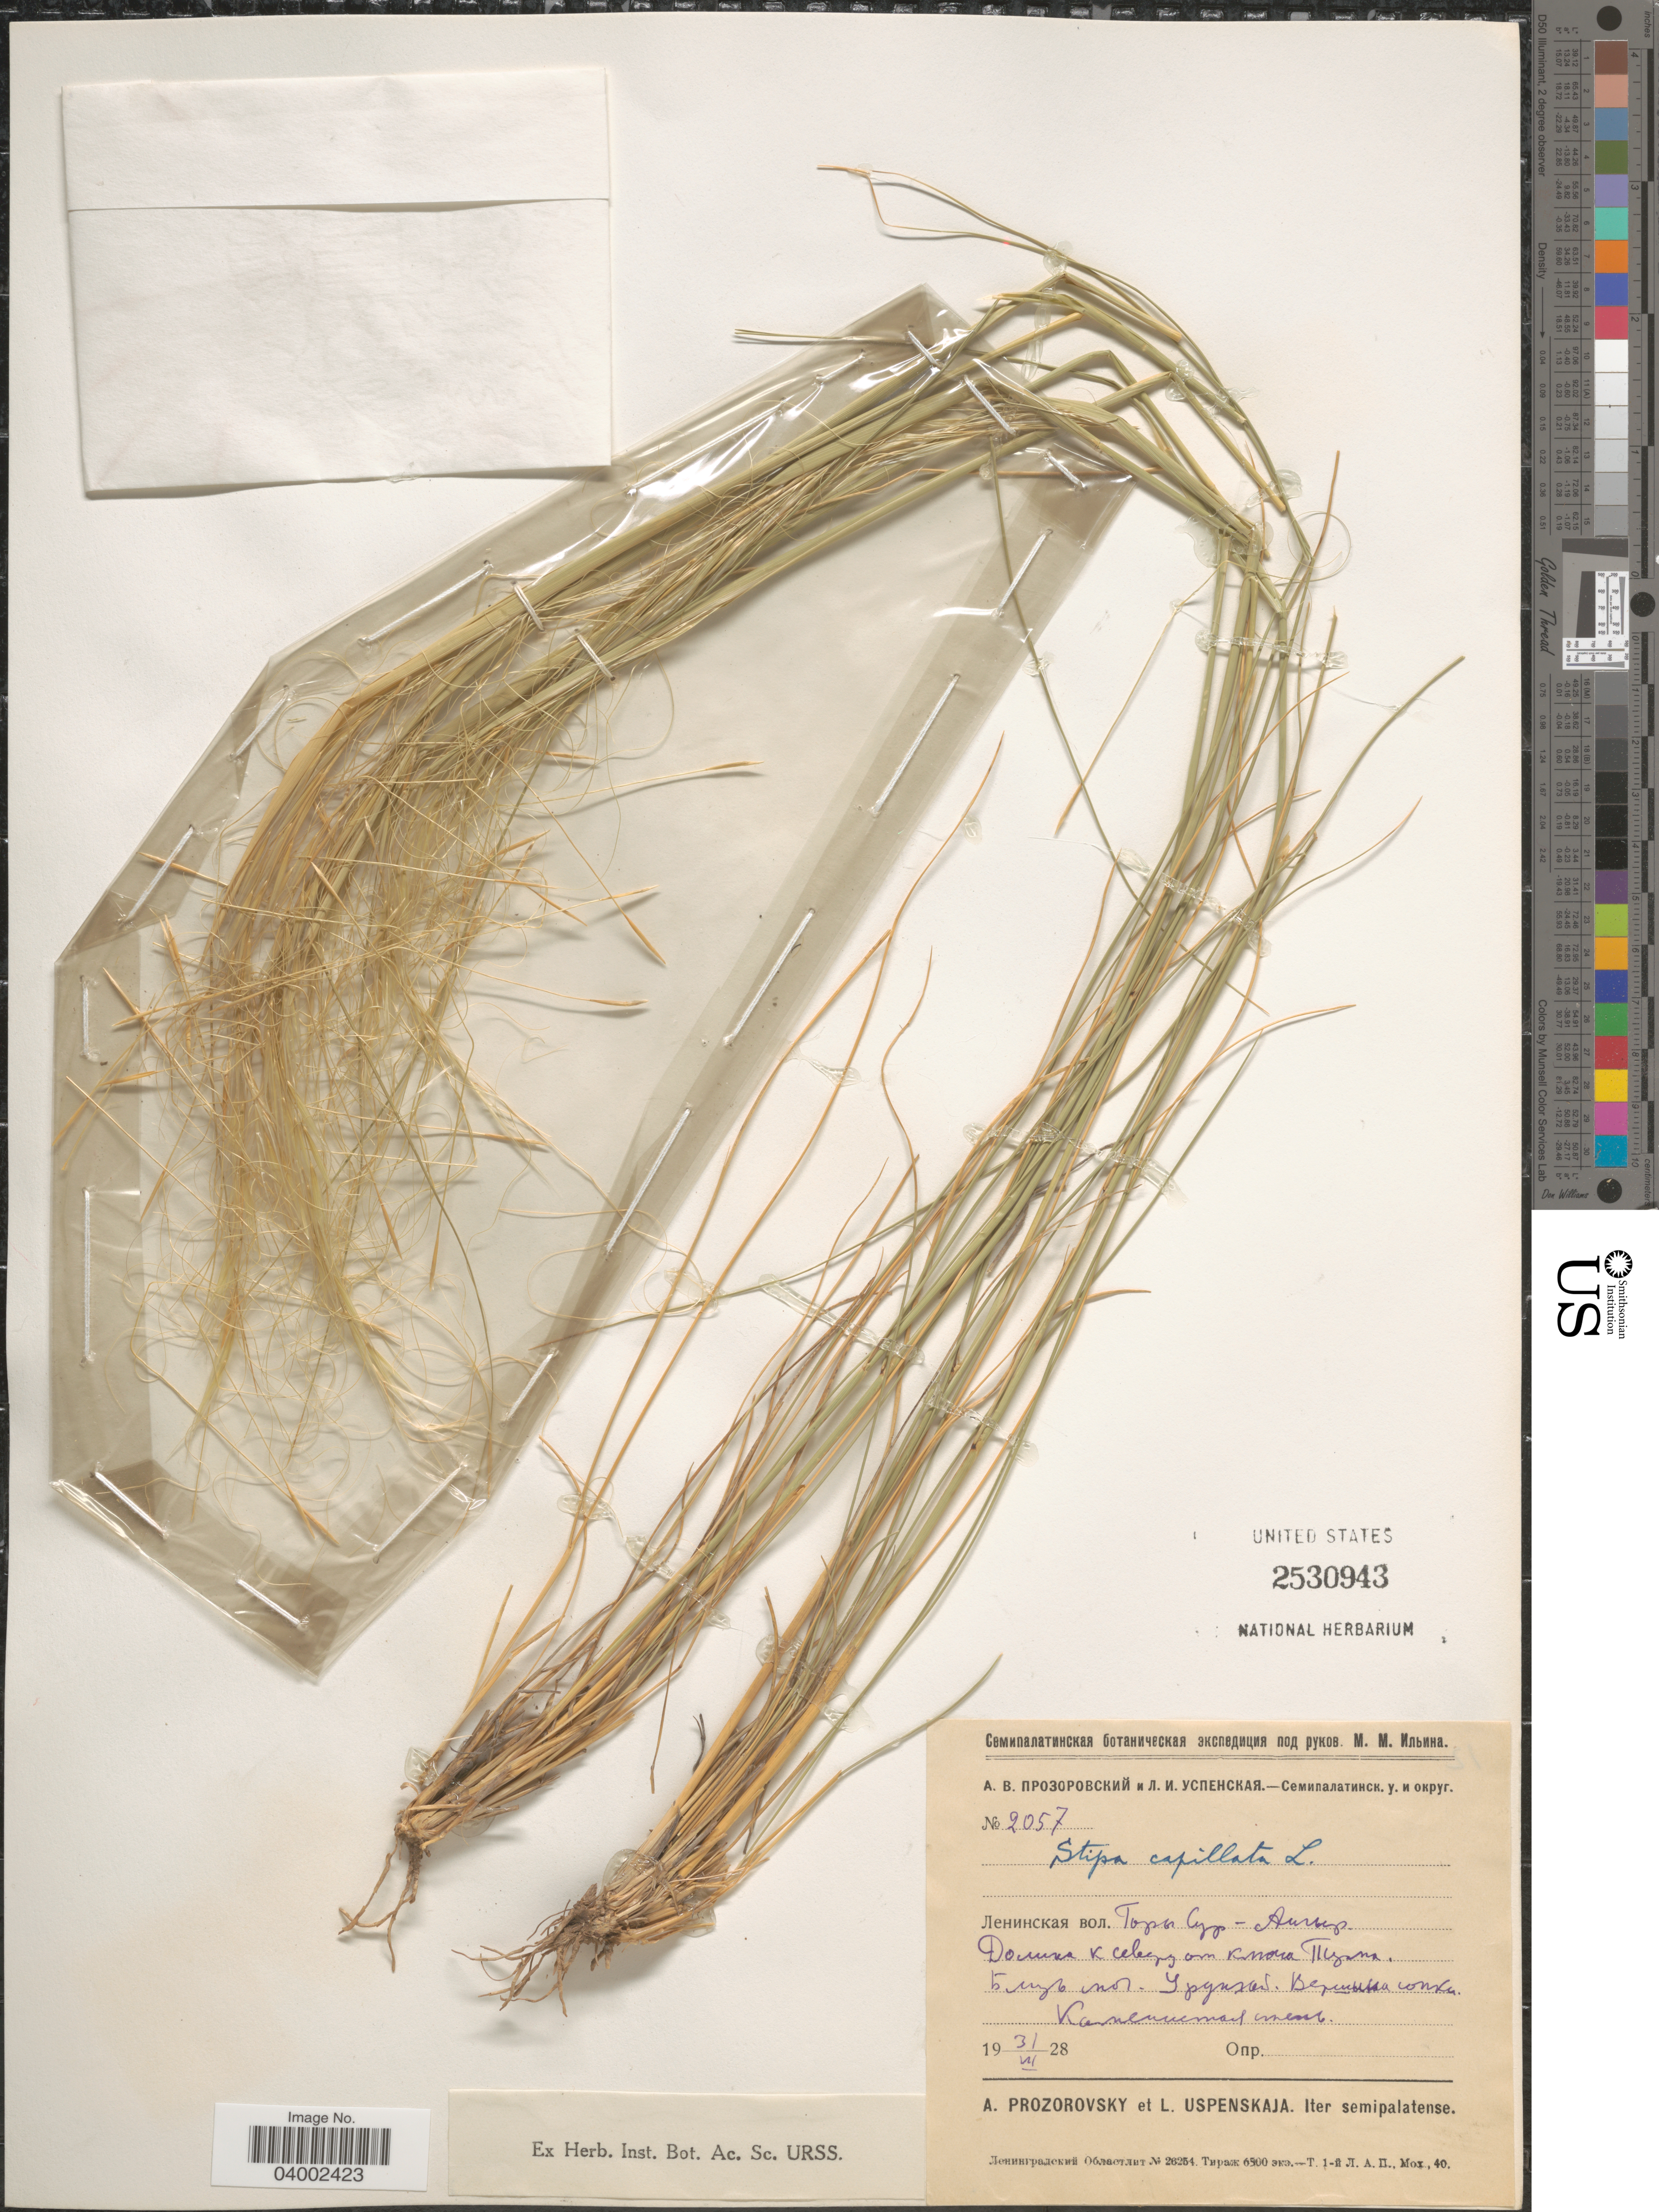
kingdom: Plantae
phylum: Tracheophyta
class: Liliopsida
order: Poales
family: Poaceae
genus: Stipa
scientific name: Stipa capillata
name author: L.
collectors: A. Prozorovsky & L. Uspenskaja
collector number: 2057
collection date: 1928-07-31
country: Kazakhstan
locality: Sur-Aygyz Mts.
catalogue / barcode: US 2530943